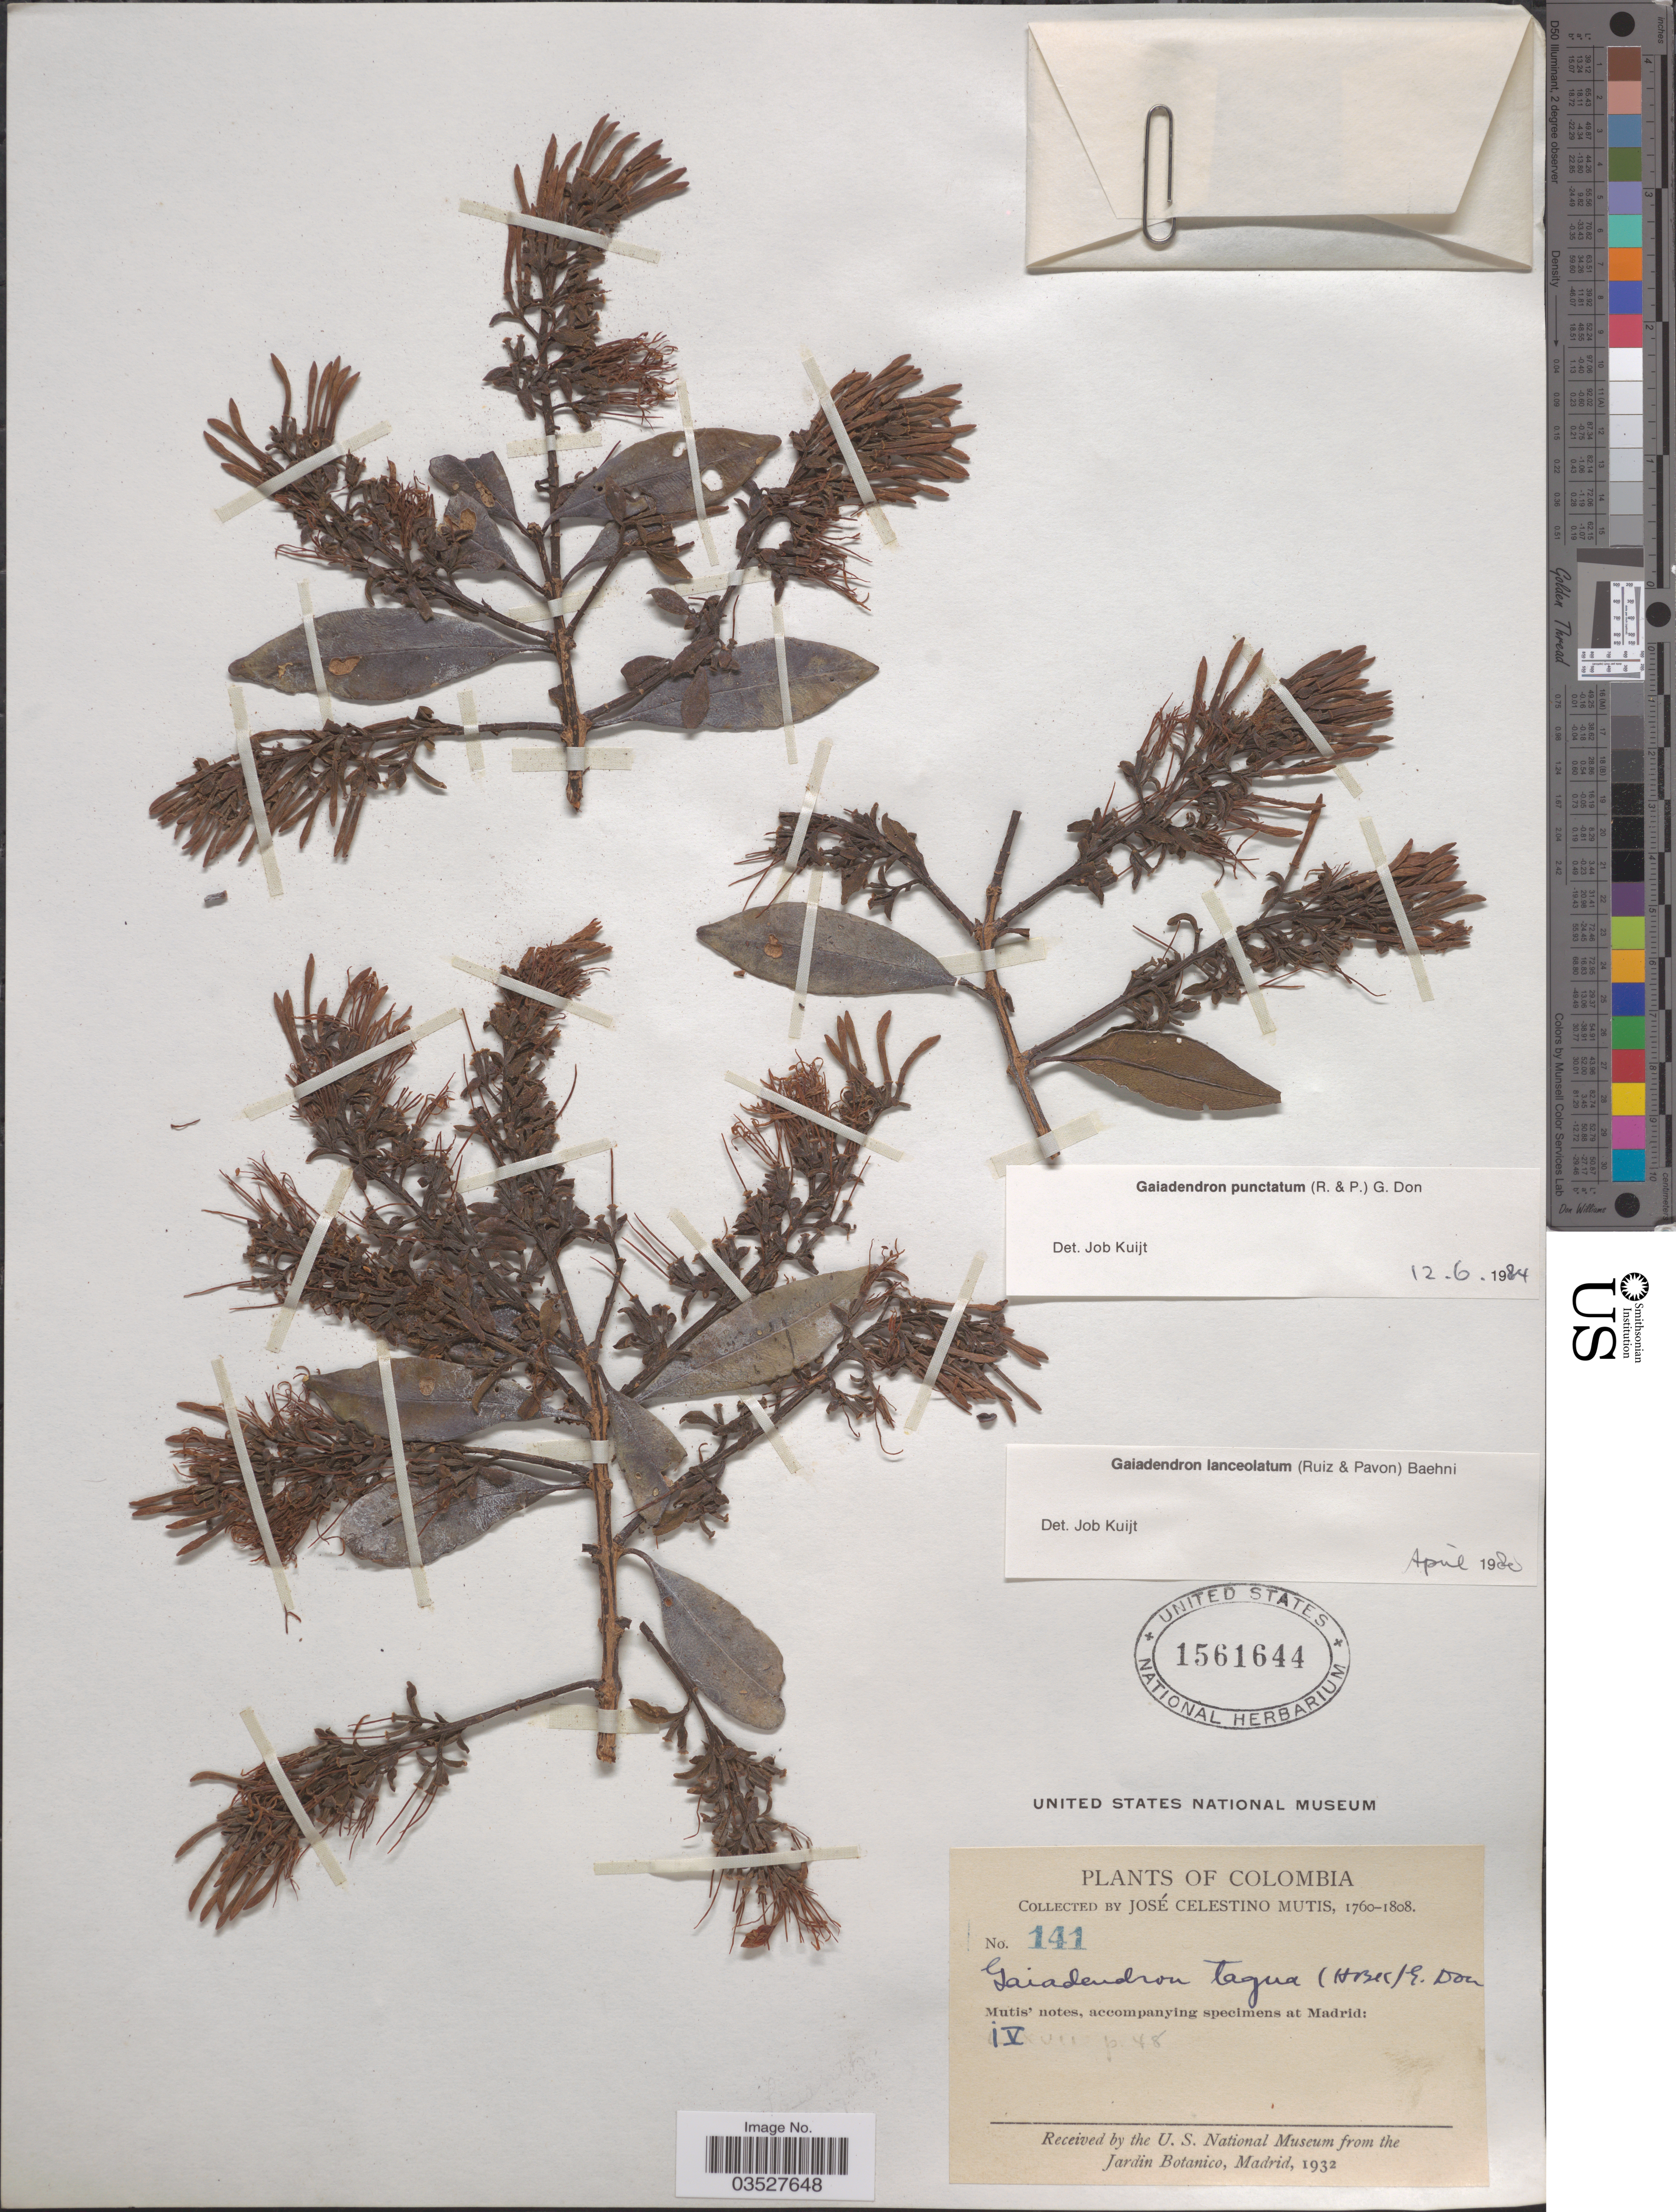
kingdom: Plantae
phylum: Tracheophyta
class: Magnoliopsida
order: Santalales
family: Loranthaceae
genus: Gaiadendron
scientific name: Gaiadendron punctatum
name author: (Ruiz & Pav.) G. Don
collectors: J. C. B. Mutis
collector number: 141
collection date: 1760/1808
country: Colombia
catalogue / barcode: US 1561644